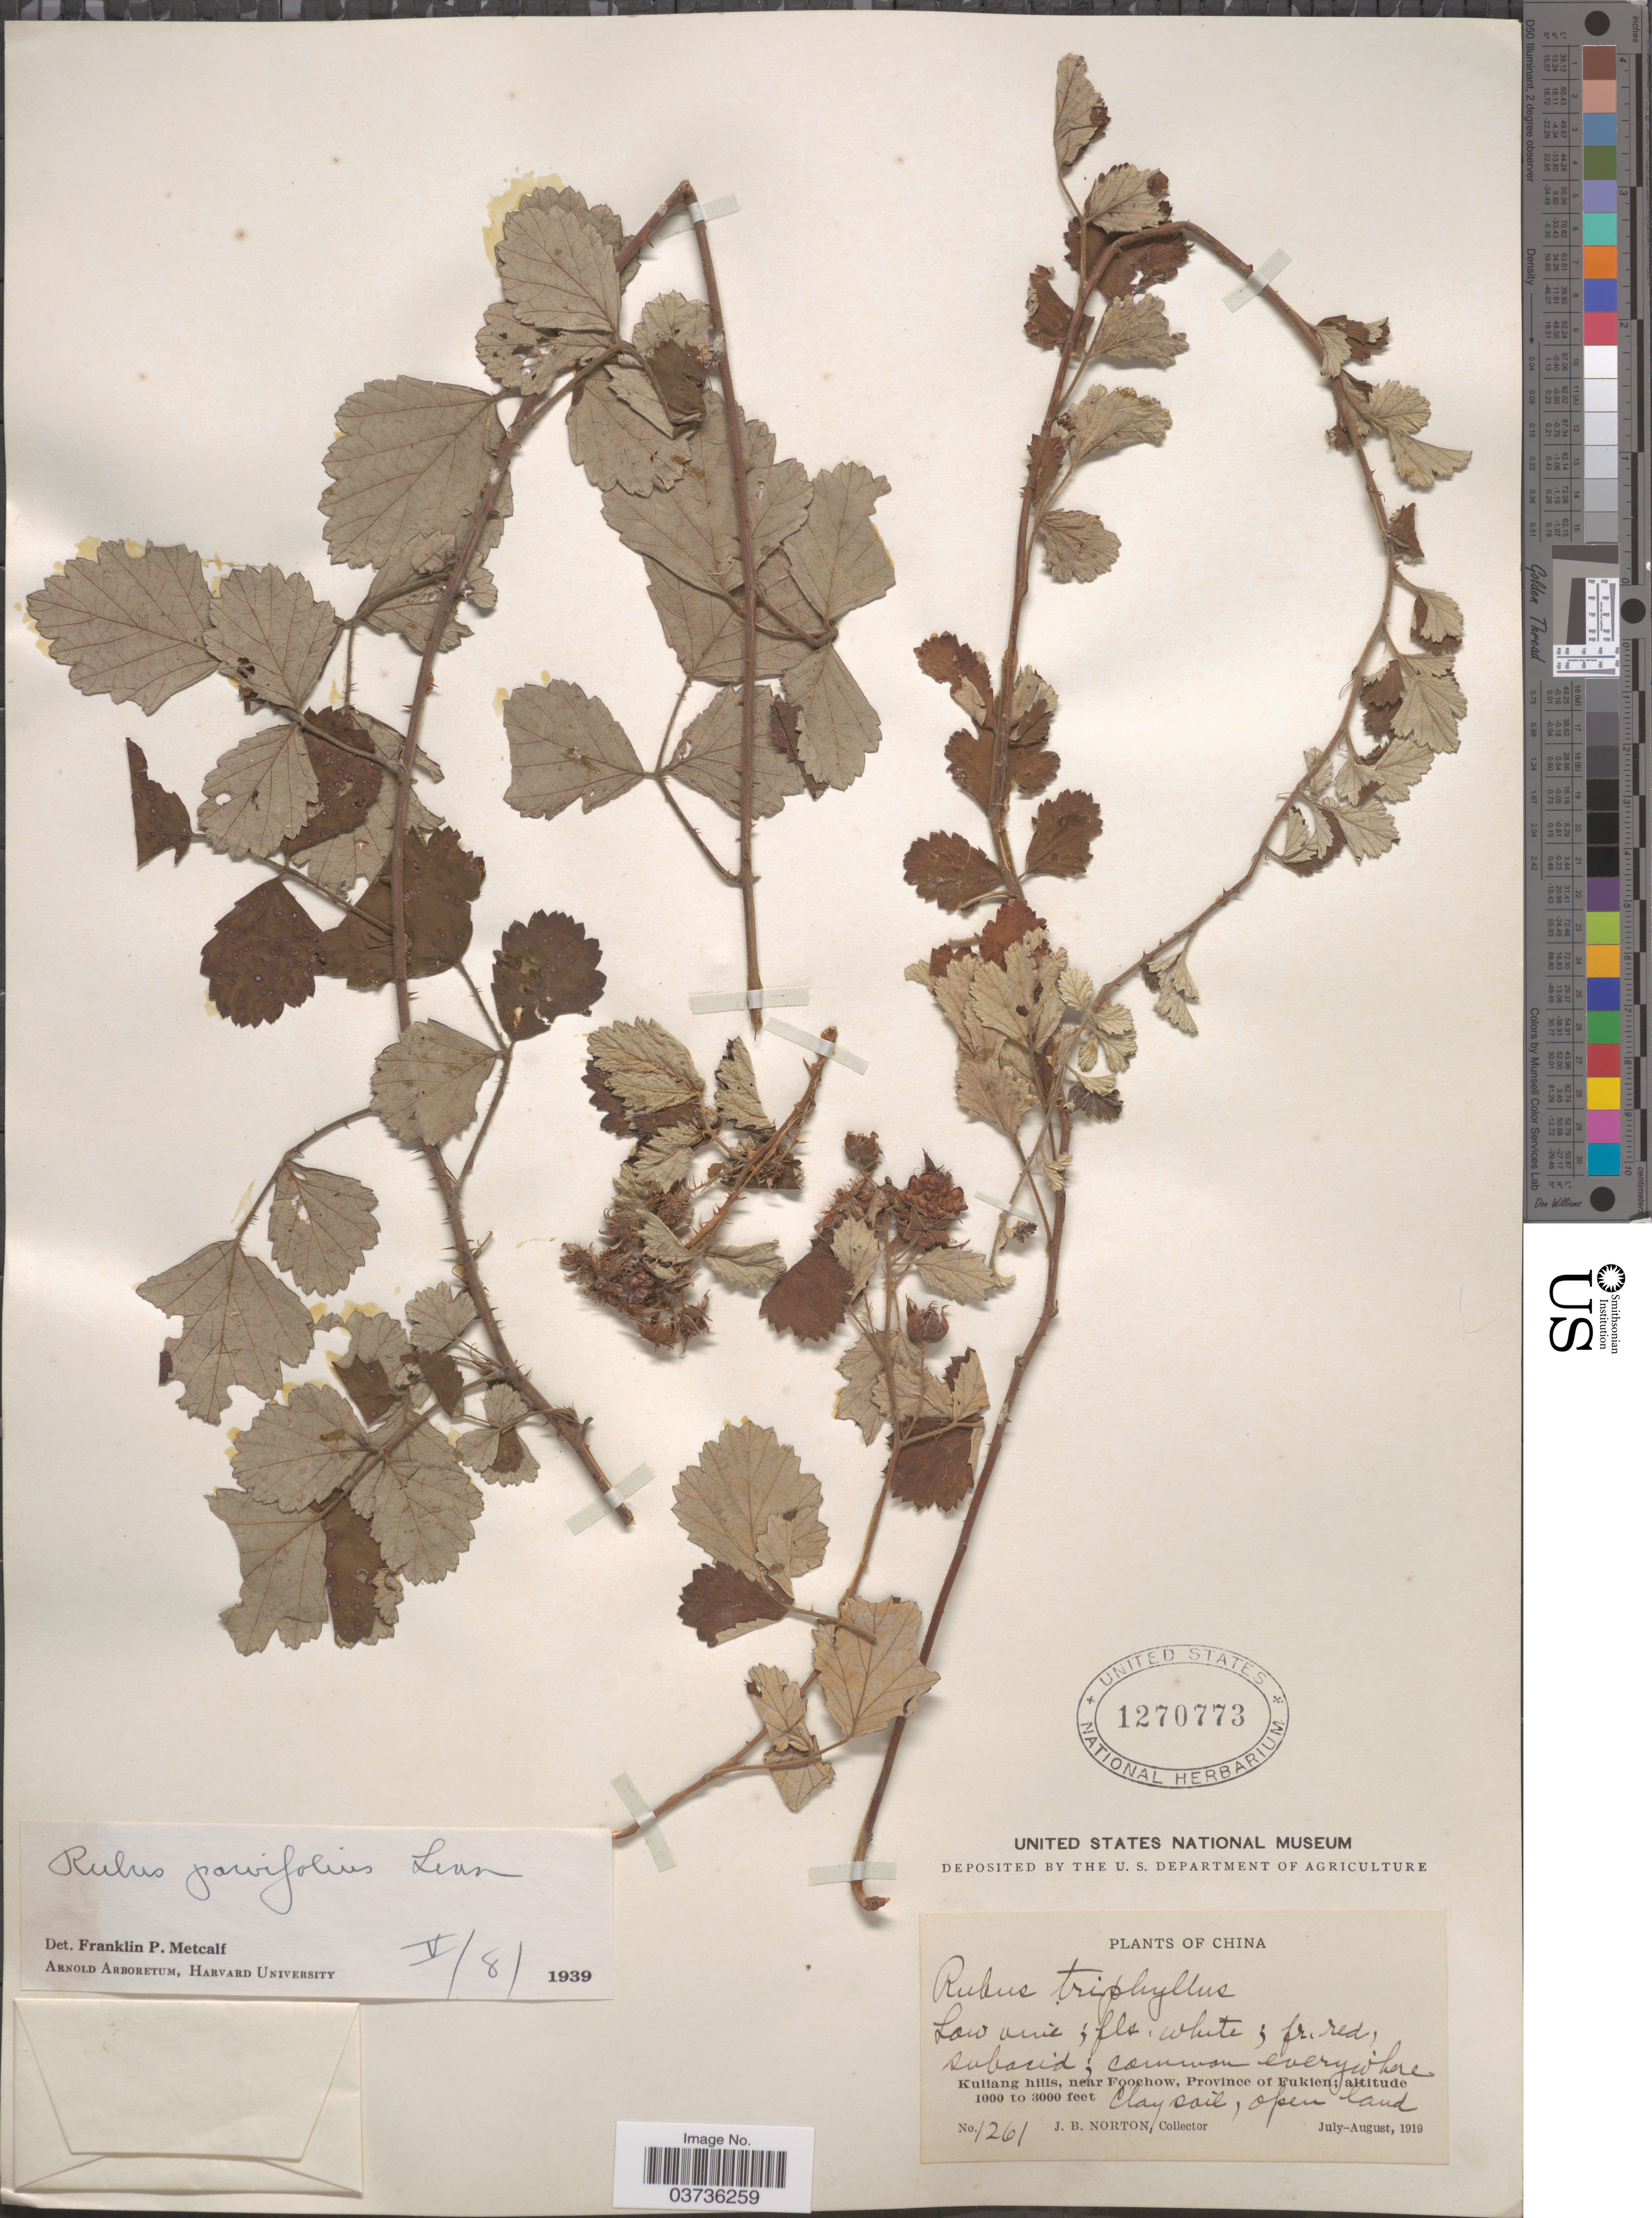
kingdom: Plantae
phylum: Tracheophyta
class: Magnoliopsida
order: Rosales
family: Rosaceae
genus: Rubus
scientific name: Rubus parvifolius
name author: L.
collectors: J. B. Norton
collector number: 1261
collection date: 1919-07/1919-08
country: China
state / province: Fujian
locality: Kuliang hills, near Foochow, Province of Fukien.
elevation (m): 305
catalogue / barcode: US 1270773